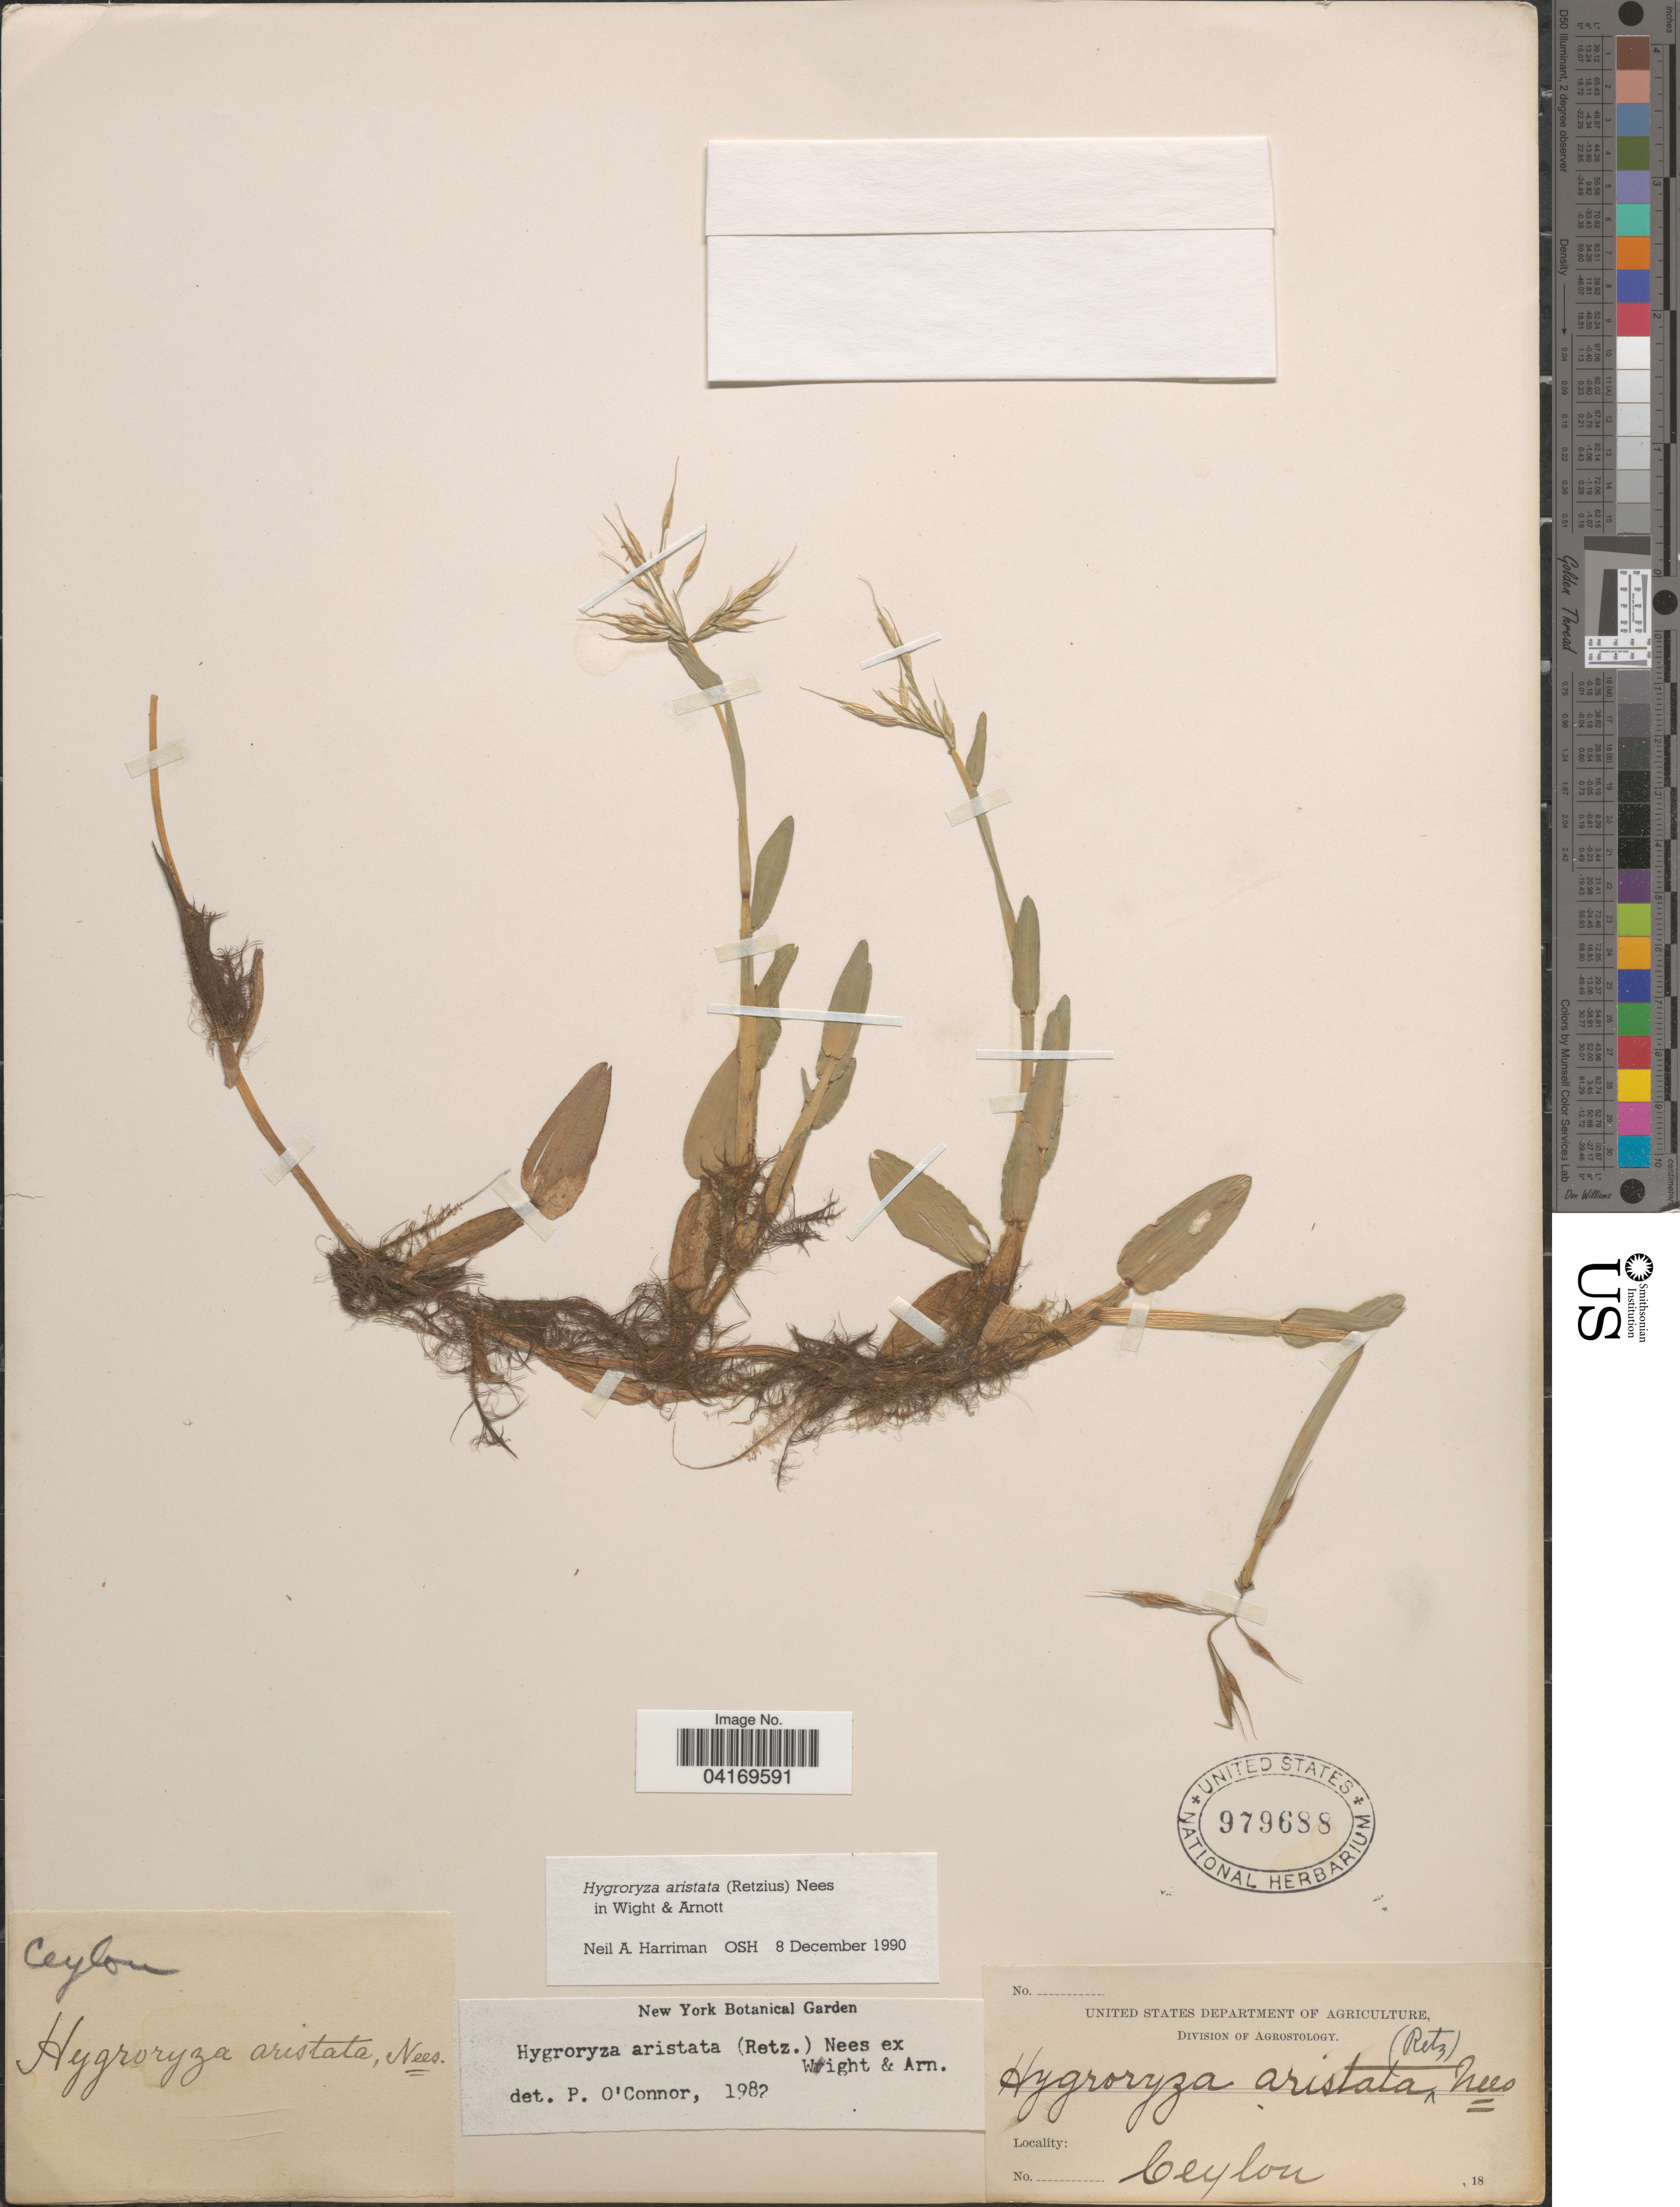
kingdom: Plantae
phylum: Tracheophyta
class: Liliopsida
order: Poales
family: Poaceae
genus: Hygroryza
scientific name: Hygroryza aristata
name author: (Retz.) Nees ex Wright & Arn.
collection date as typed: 18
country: Sri Lanka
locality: Ceylon.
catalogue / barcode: US 979688